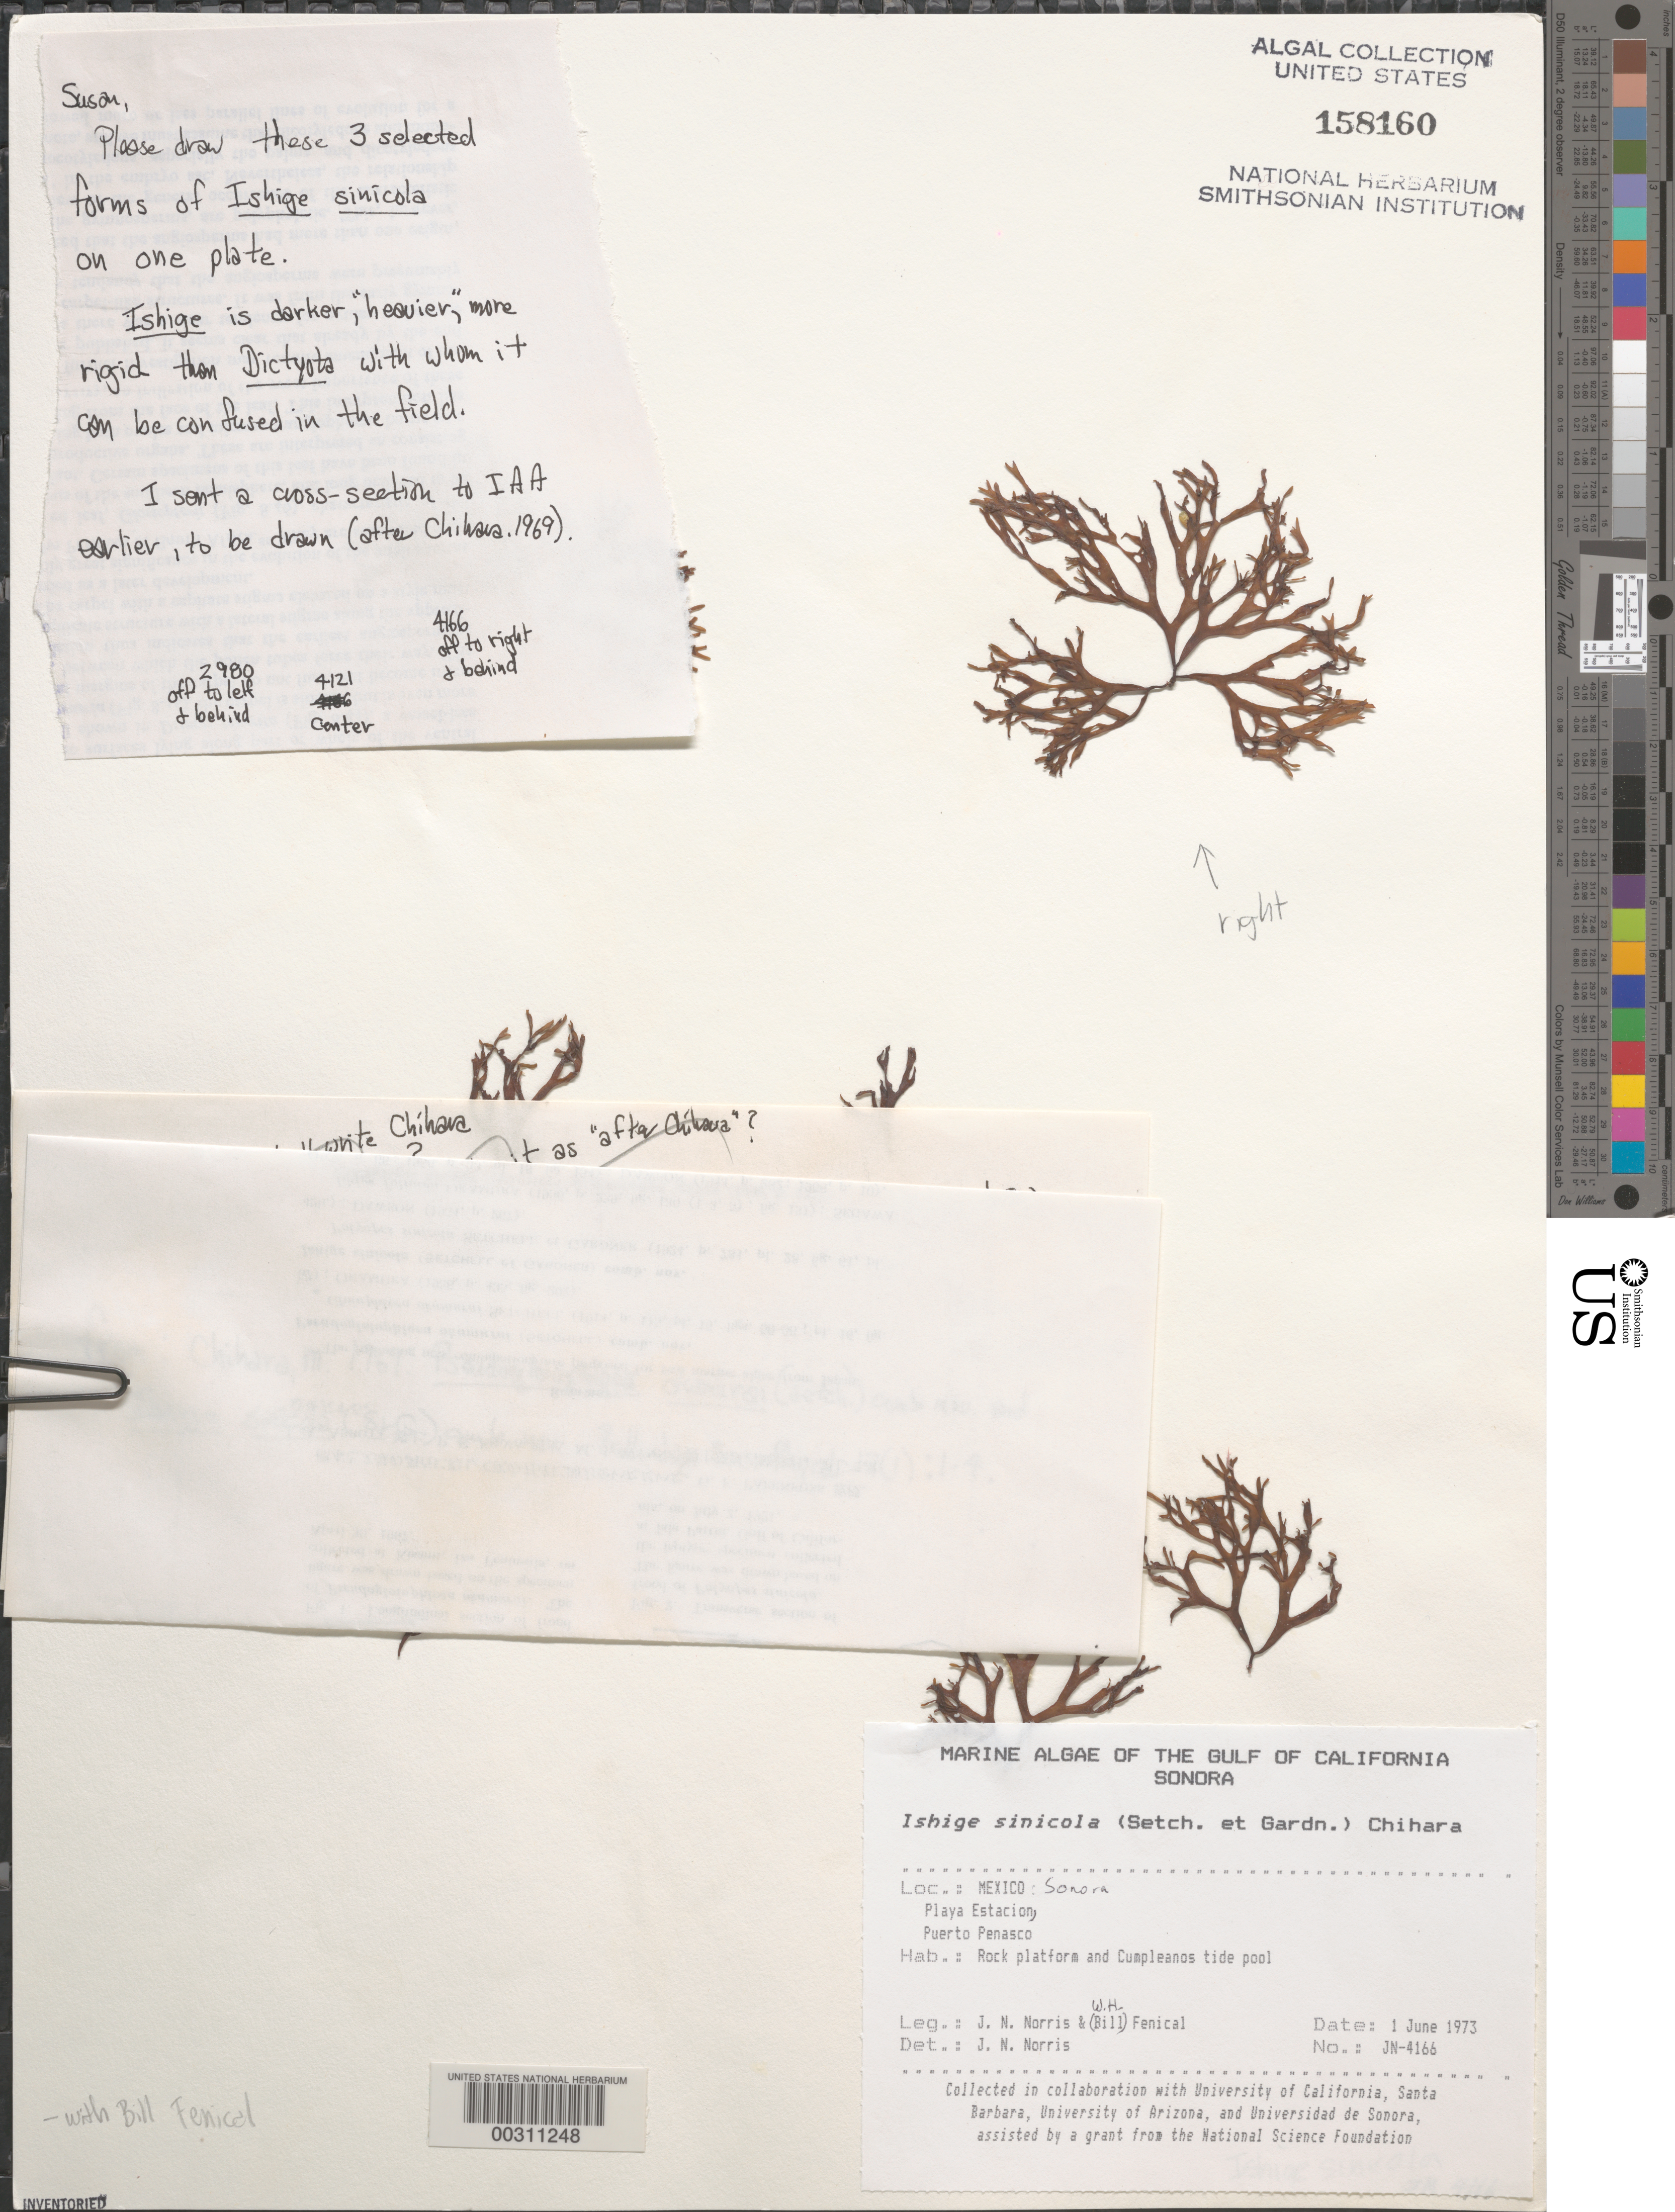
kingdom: Chromista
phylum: Ochrophyta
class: Phaeophyceae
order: Ishigeales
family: Ishigeaceae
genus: Ishige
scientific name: Ishige sinicola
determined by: Norris, James N.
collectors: J. N. Norris & W. Fenical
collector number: JN-4166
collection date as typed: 01 Jun 1973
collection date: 1973-06-01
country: Mexico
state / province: Sonora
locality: Playa Estacion, Puerto Penasco, Cumpleanos Tide Pool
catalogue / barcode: US 158160